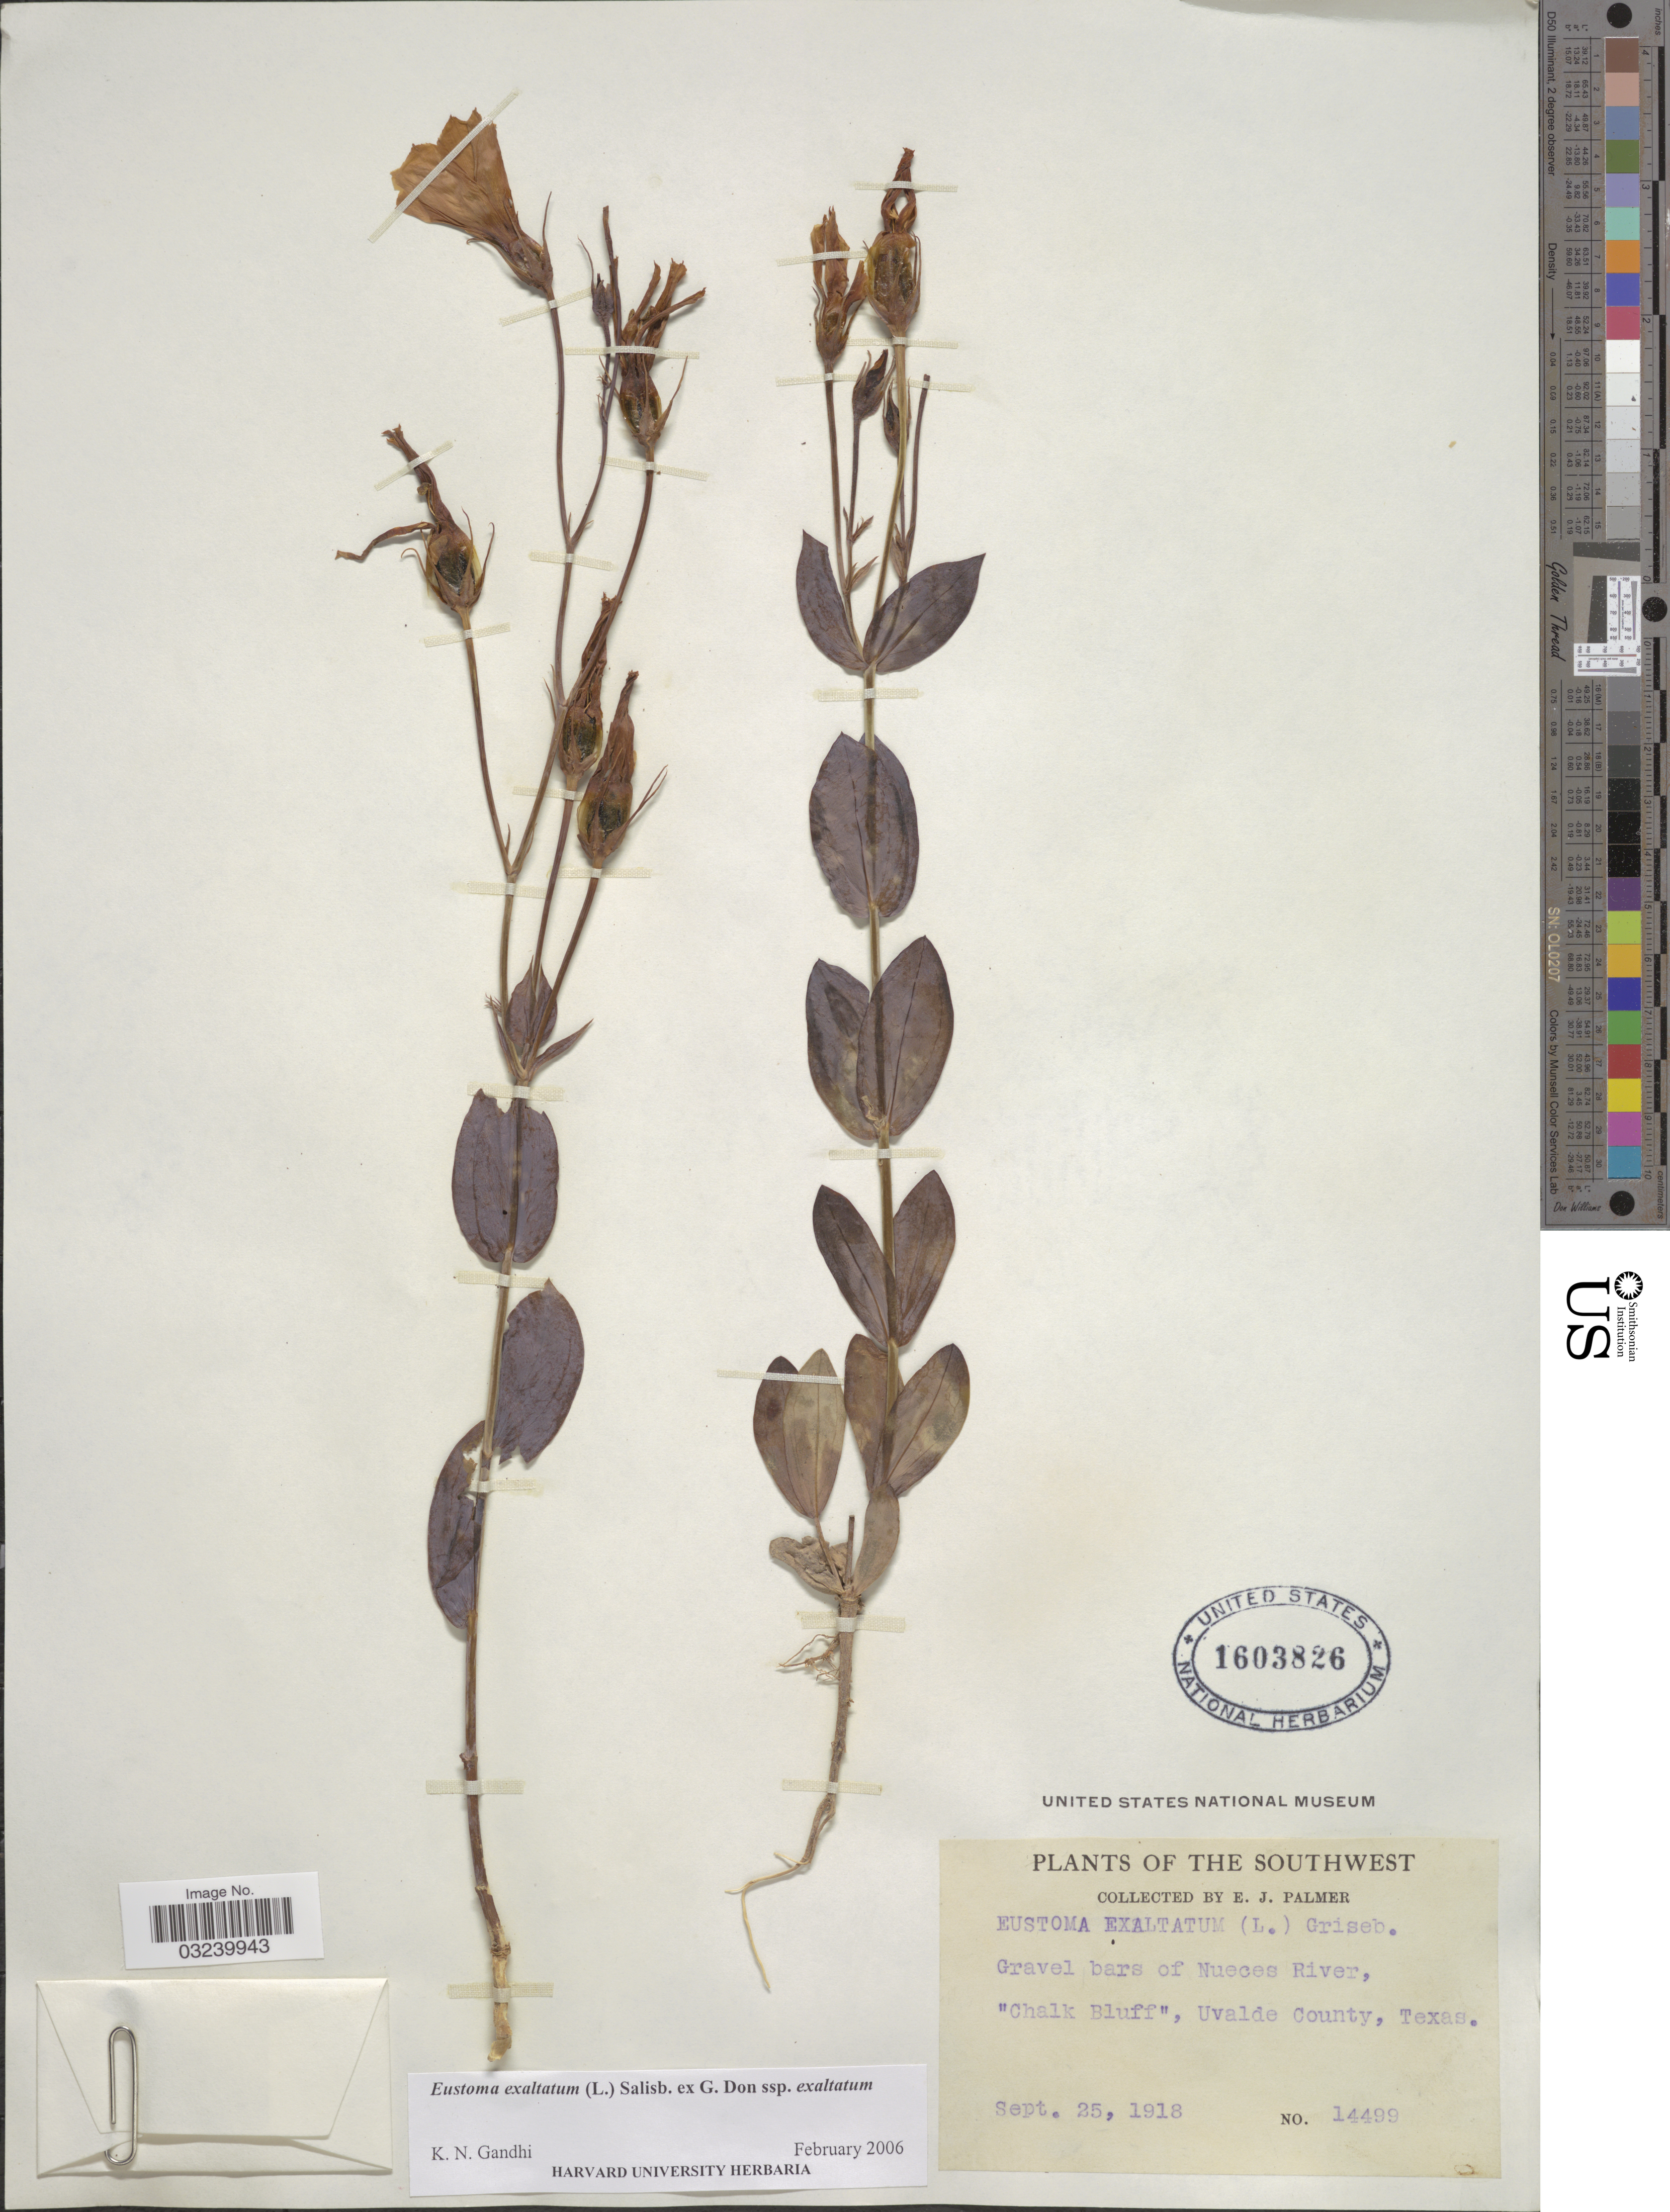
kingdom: Plantae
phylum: Tracheophyta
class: Magnoliopsida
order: Gentianales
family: Gentianaceae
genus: Eustoma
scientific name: Eustoma exaltatum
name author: (L.) Salisb. ex Don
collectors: E. J. Palmer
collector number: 1449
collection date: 1918-09-25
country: United States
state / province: Texas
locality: The Southwest, Gravel bars of Nueces River, "Chalk Bluff", Uvalde County.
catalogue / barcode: US 1603826